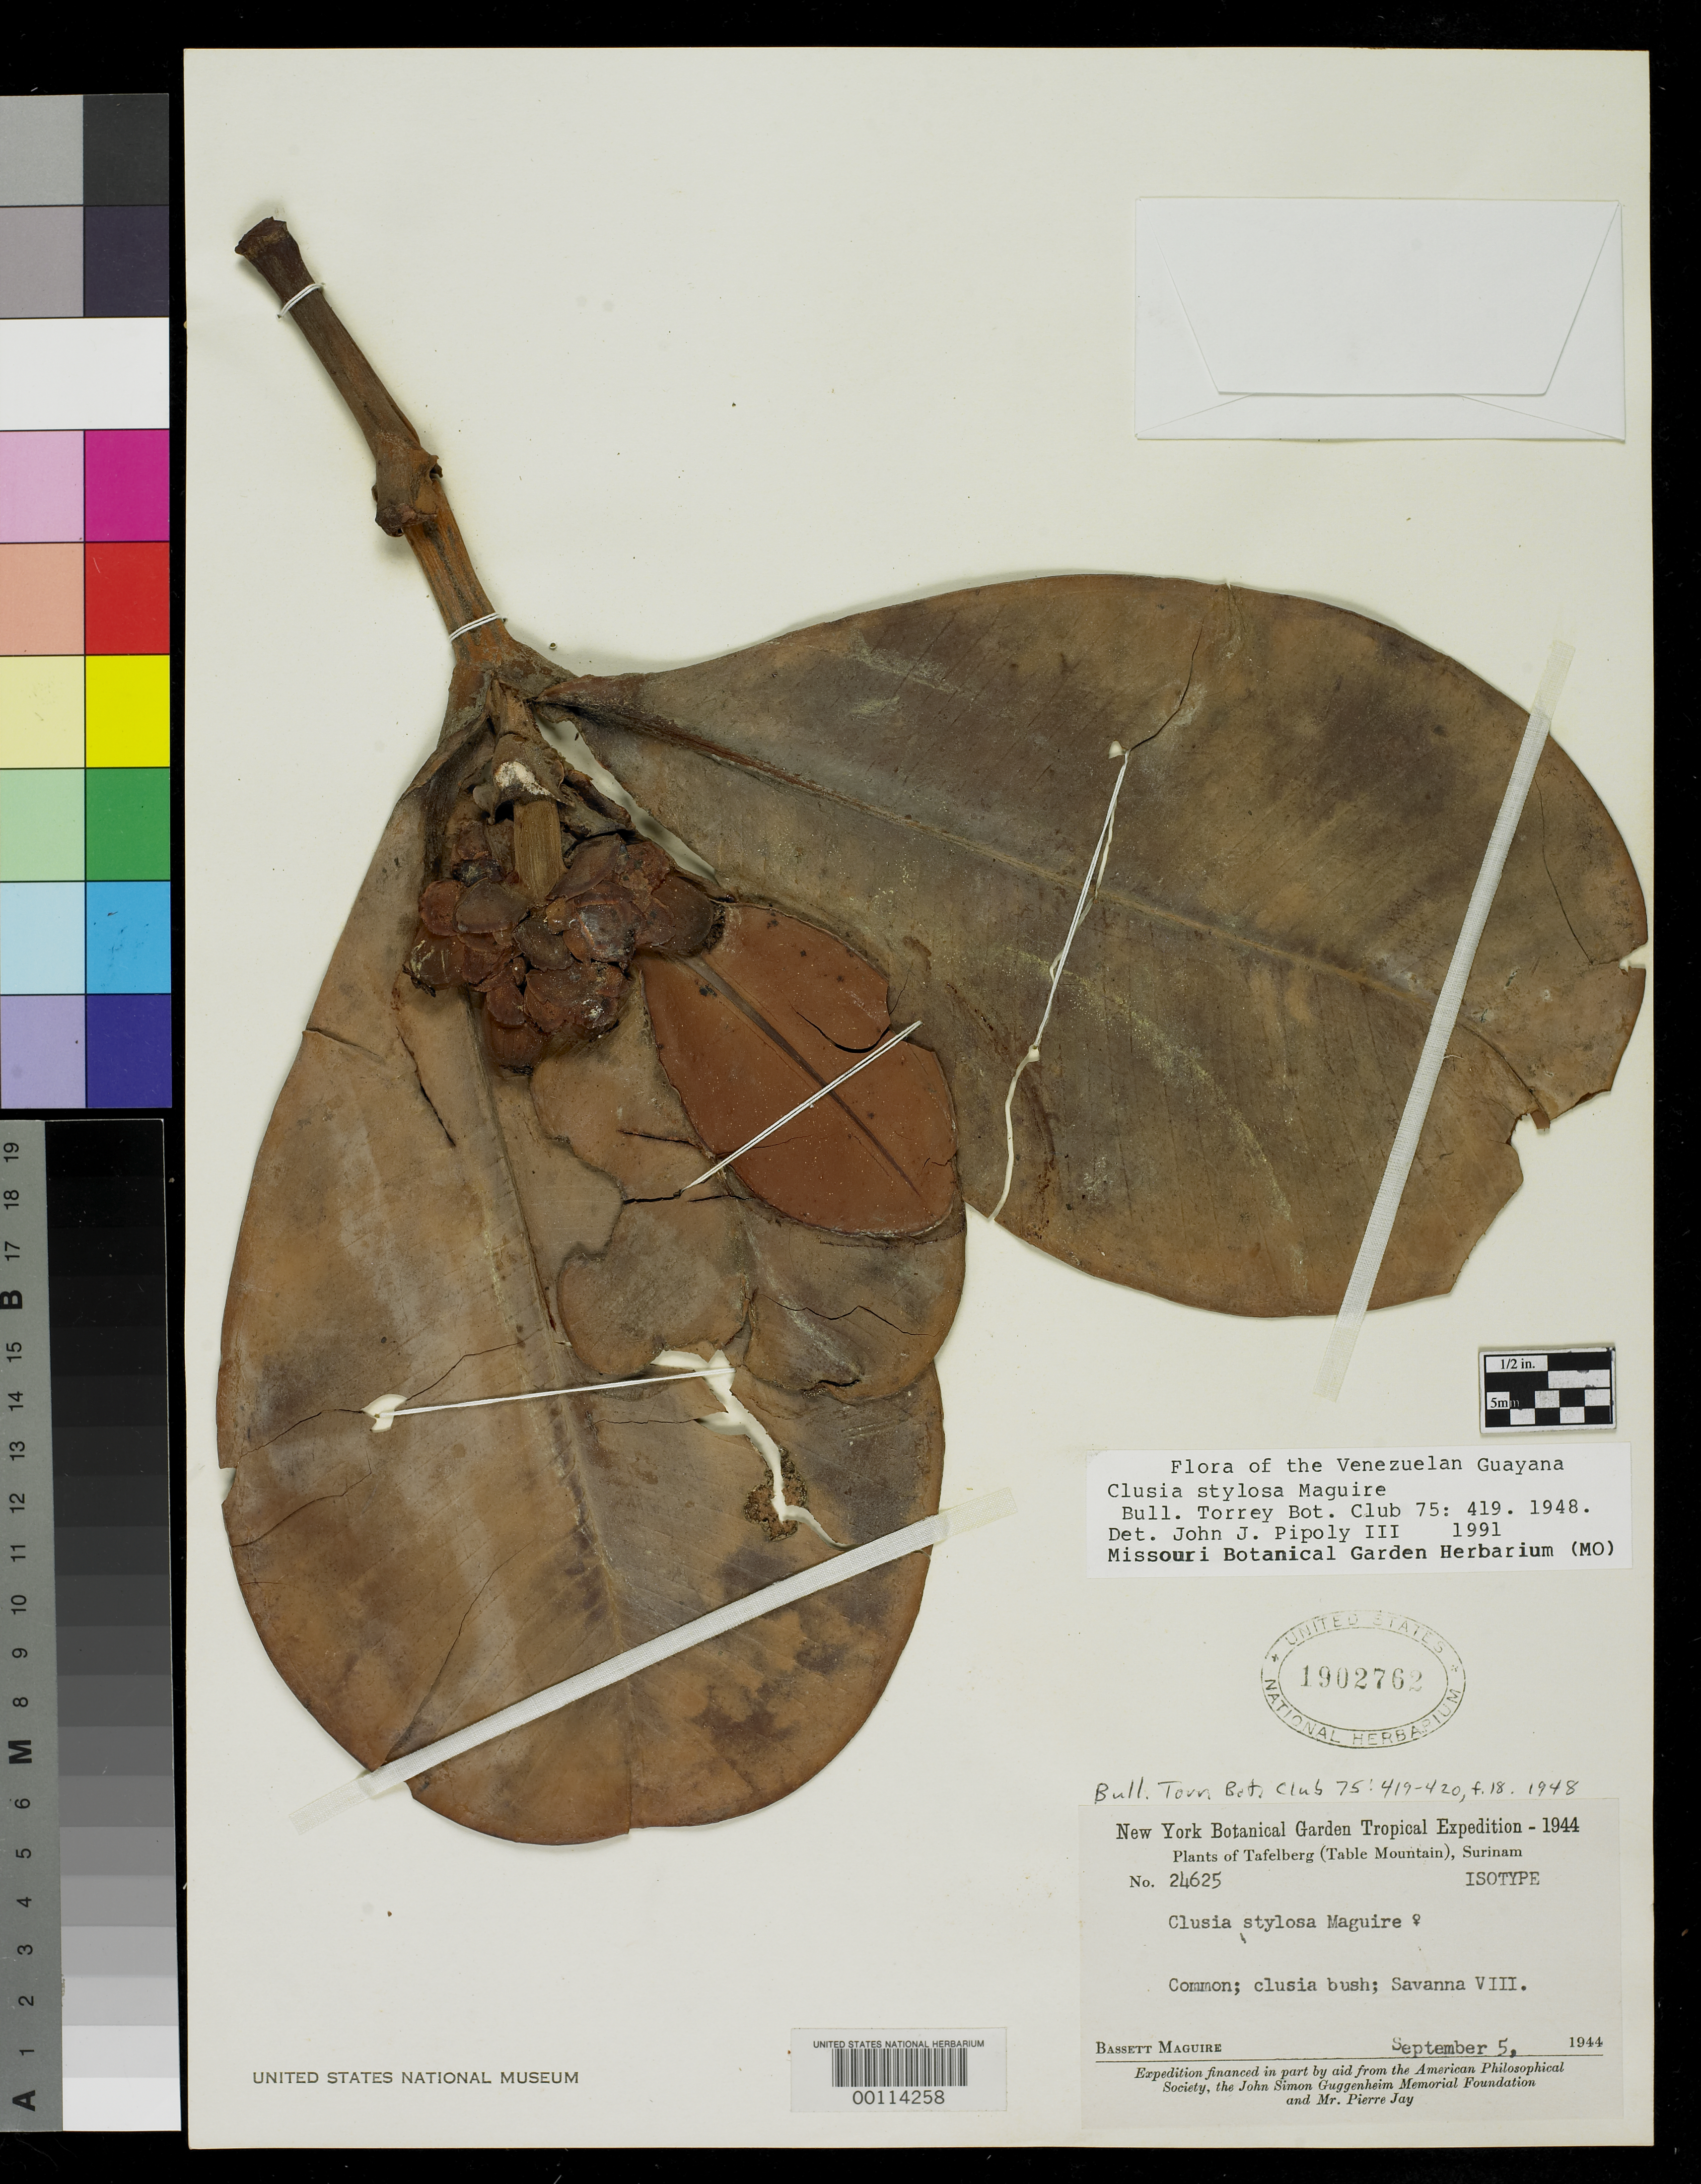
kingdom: Plantae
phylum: Tracheophyta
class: Magnoliopsida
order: Malpighiales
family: Clusiaceae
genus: Clusia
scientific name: Clusia stylosa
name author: Maguire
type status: Isotype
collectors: B. Maguire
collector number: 24625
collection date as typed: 05 Sep 1944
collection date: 1944-09-05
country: Suriname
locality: Tafelburg, Table Mountain, Savannah VIII.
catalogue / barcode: US 1902762